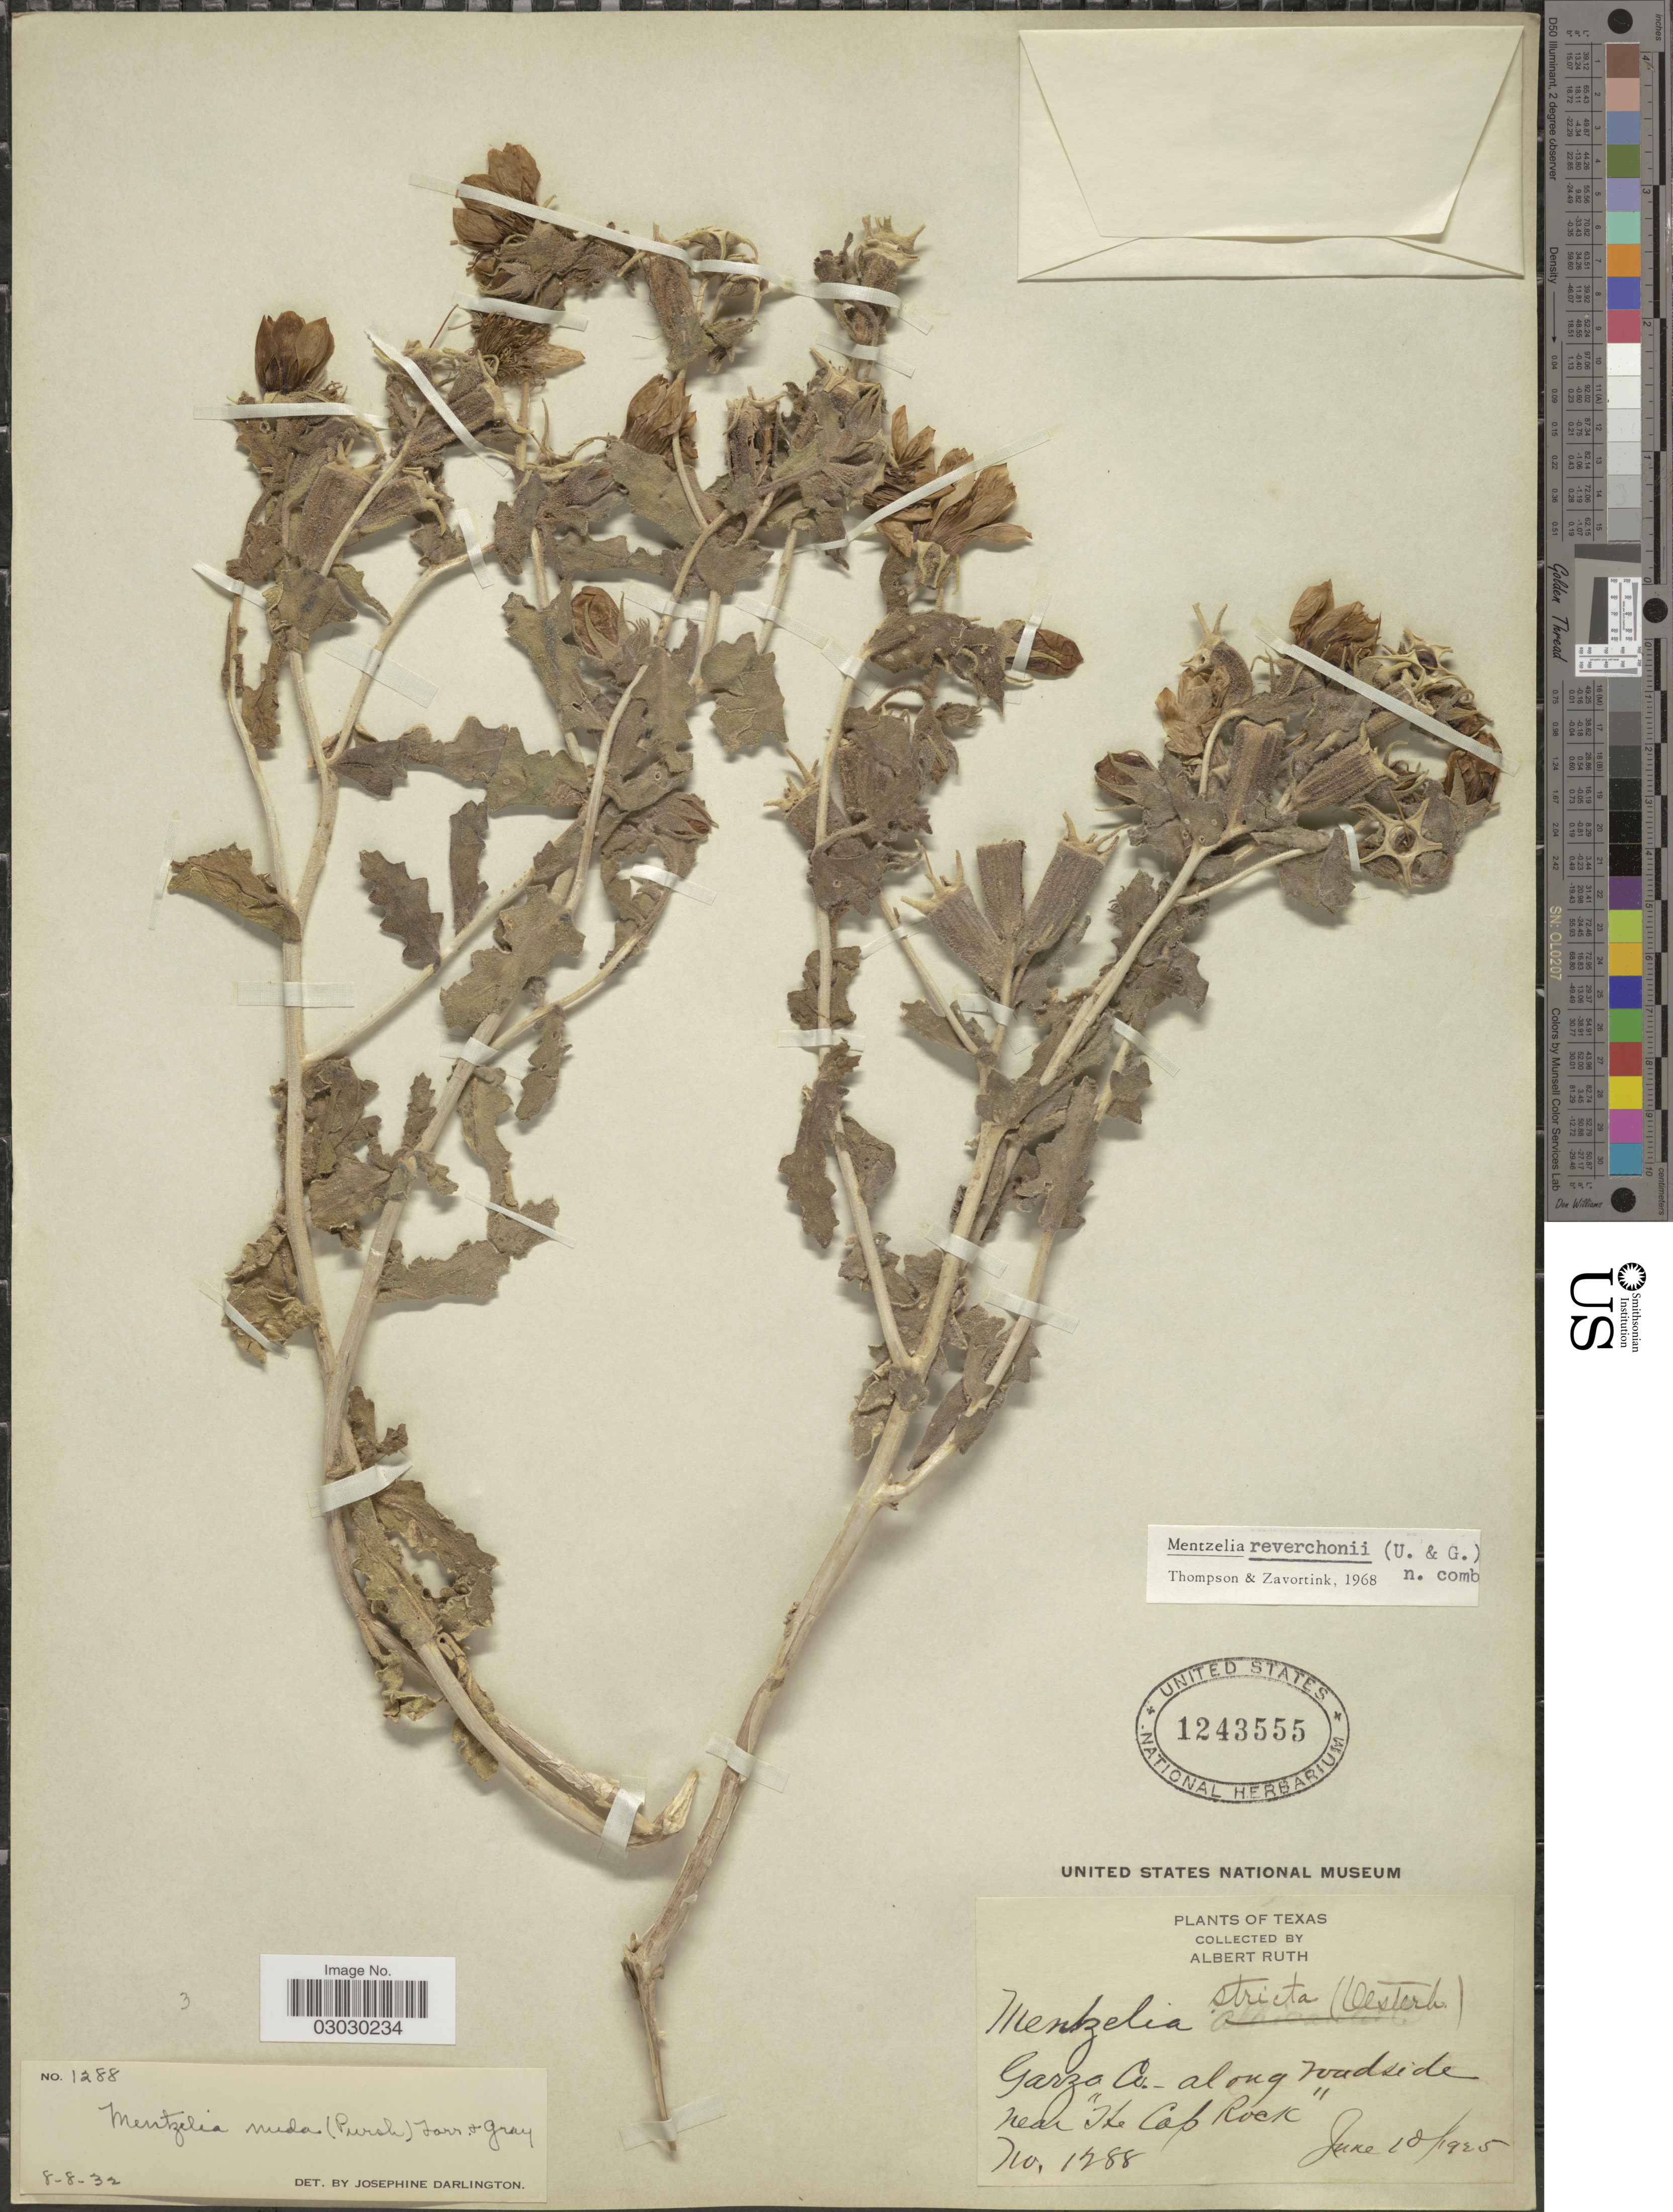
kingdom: Plantae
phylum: Tracheophyta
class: Magnoliopsida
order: Cornales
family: Loasaceae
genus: Mentzelia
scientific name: Mentzelia reverchonii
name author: (Urb.) H.J. Thomps. & Zavort.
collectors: A. Ruth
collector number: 1288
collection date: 1925-06-10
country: United States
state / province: Texas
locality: Garza Co, along roadside near "The Cap Rock".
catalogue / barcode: US 1243555